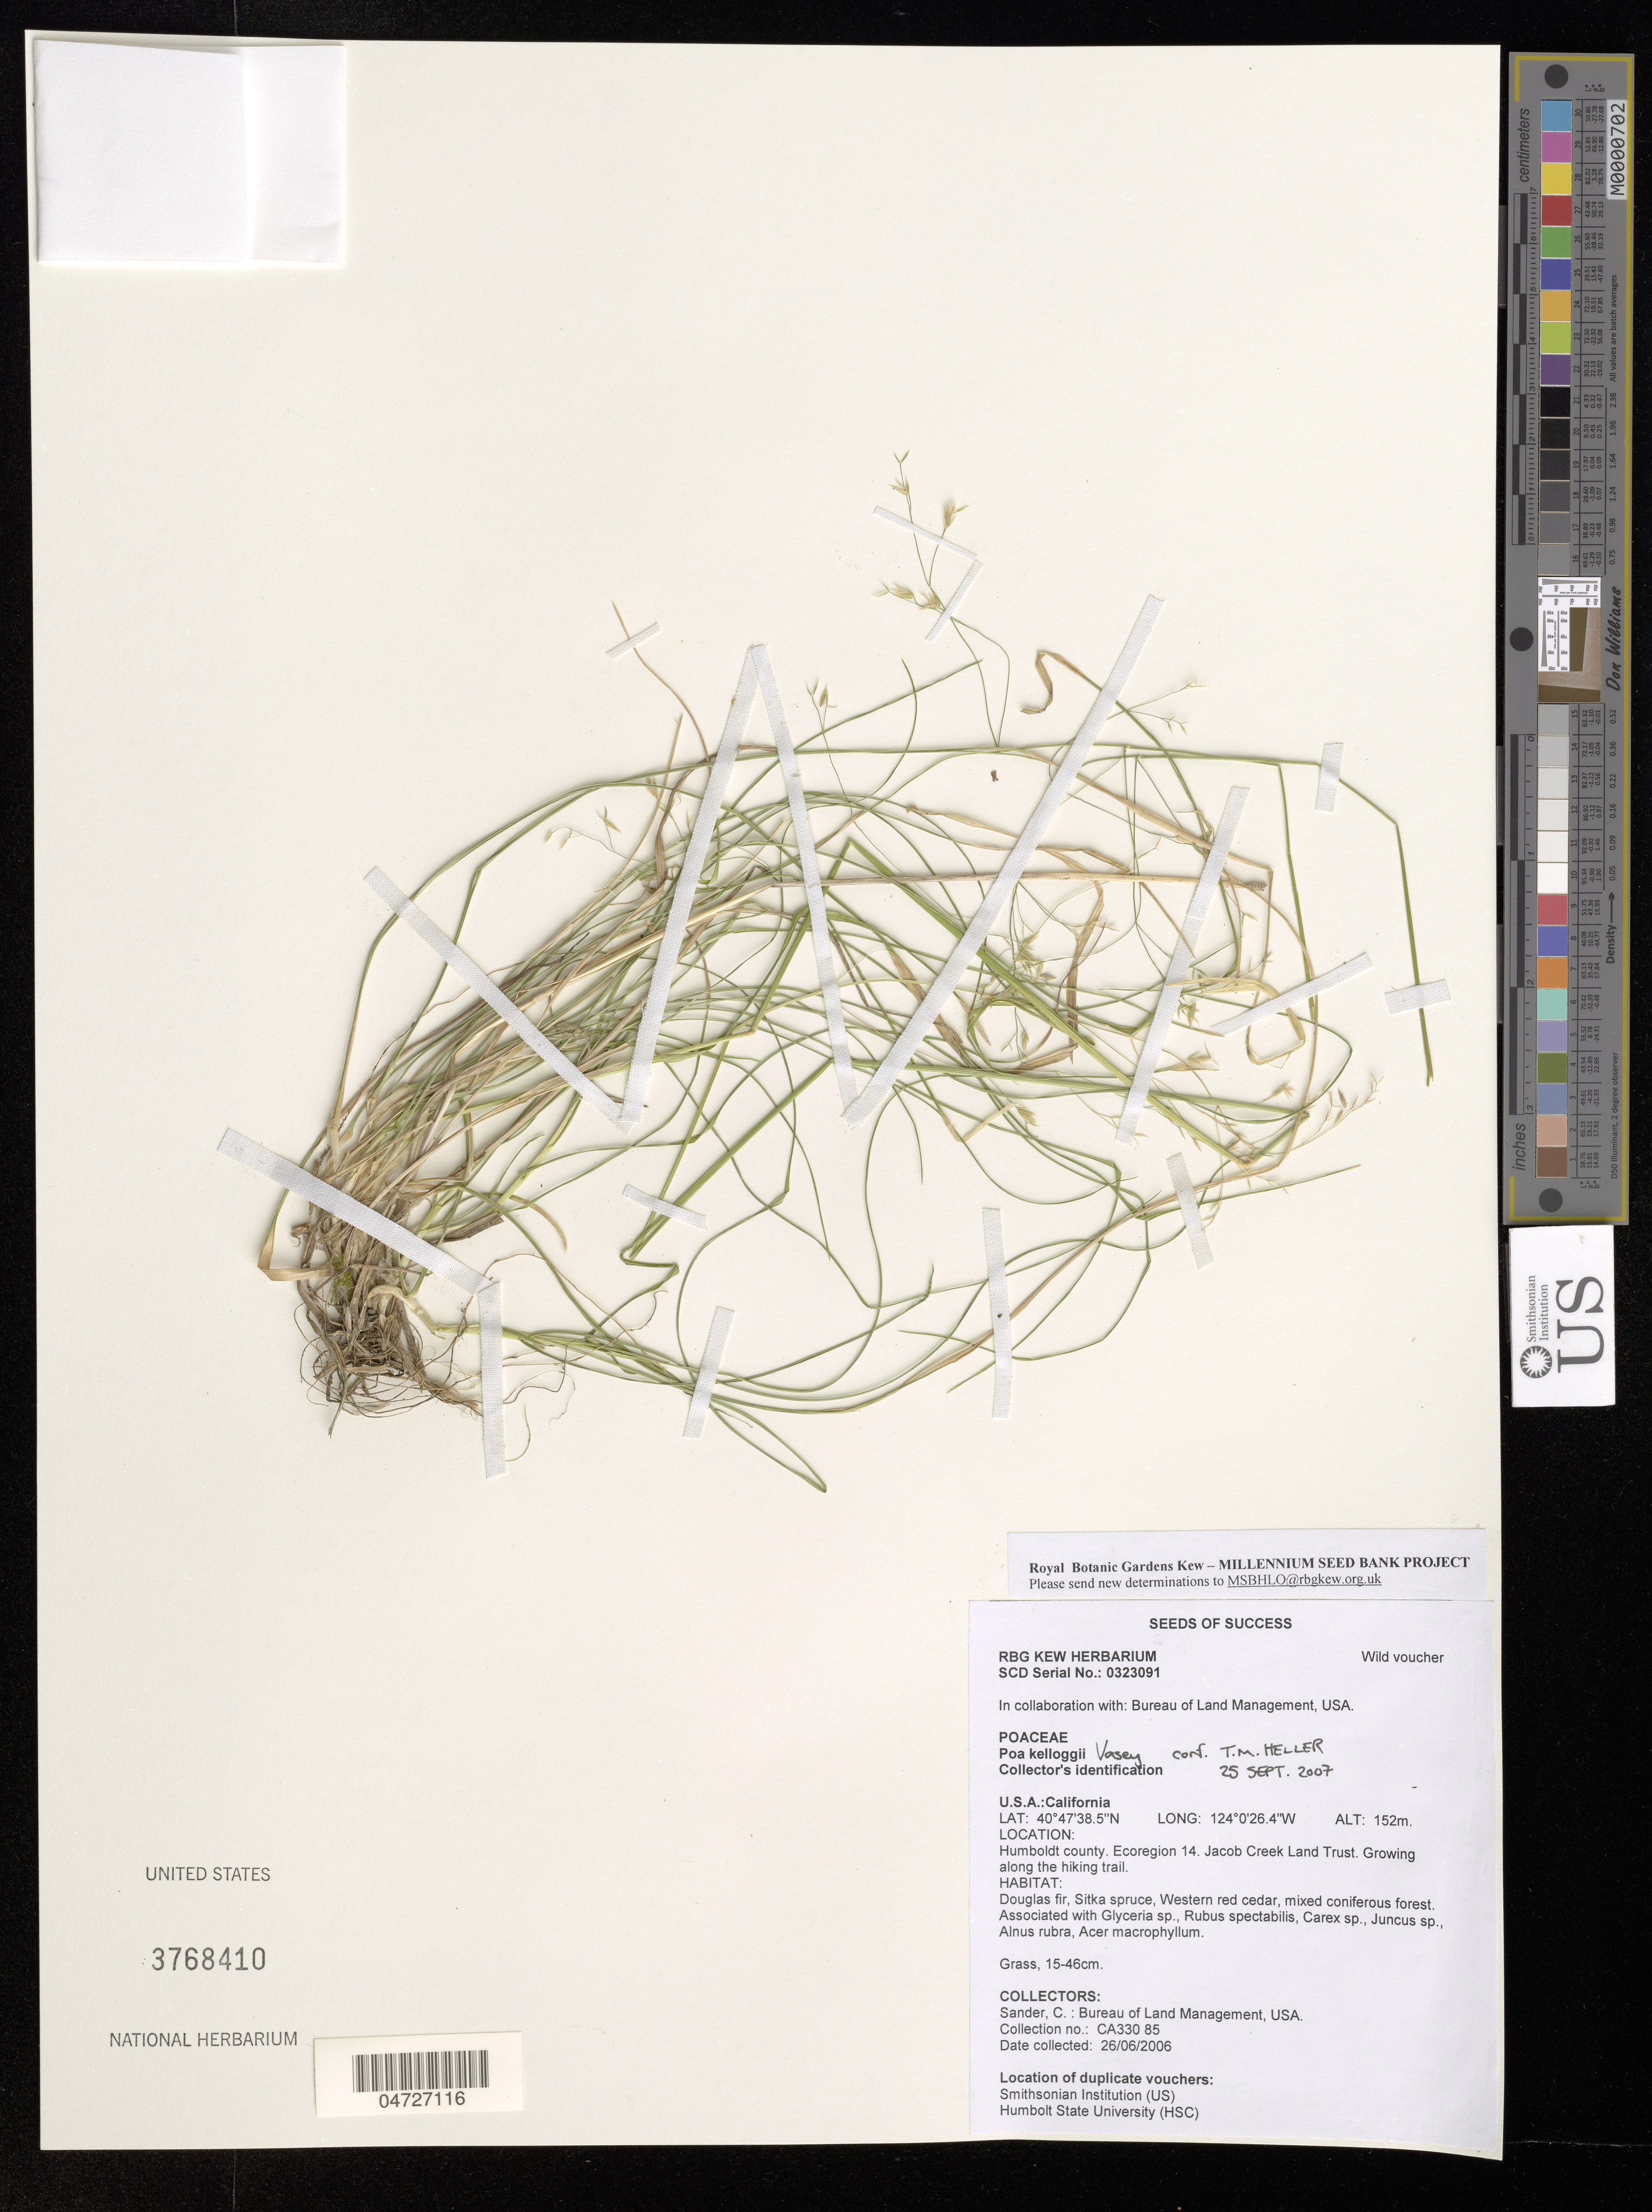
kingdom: Plantae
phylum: Tracheophyta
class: Liliopsida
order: Poales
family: Poaceae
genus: Poa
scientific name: Poa kelloggii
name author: Vasey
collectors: C. Sander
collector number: CA330 85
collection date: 2006-06-26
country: United States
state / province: California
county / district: Humboldt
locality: Humboldt county. Ecoregion 14. Jacob Creek Land Trust. Growing along the hiking trail.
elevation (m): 152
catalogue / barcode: US 3768410